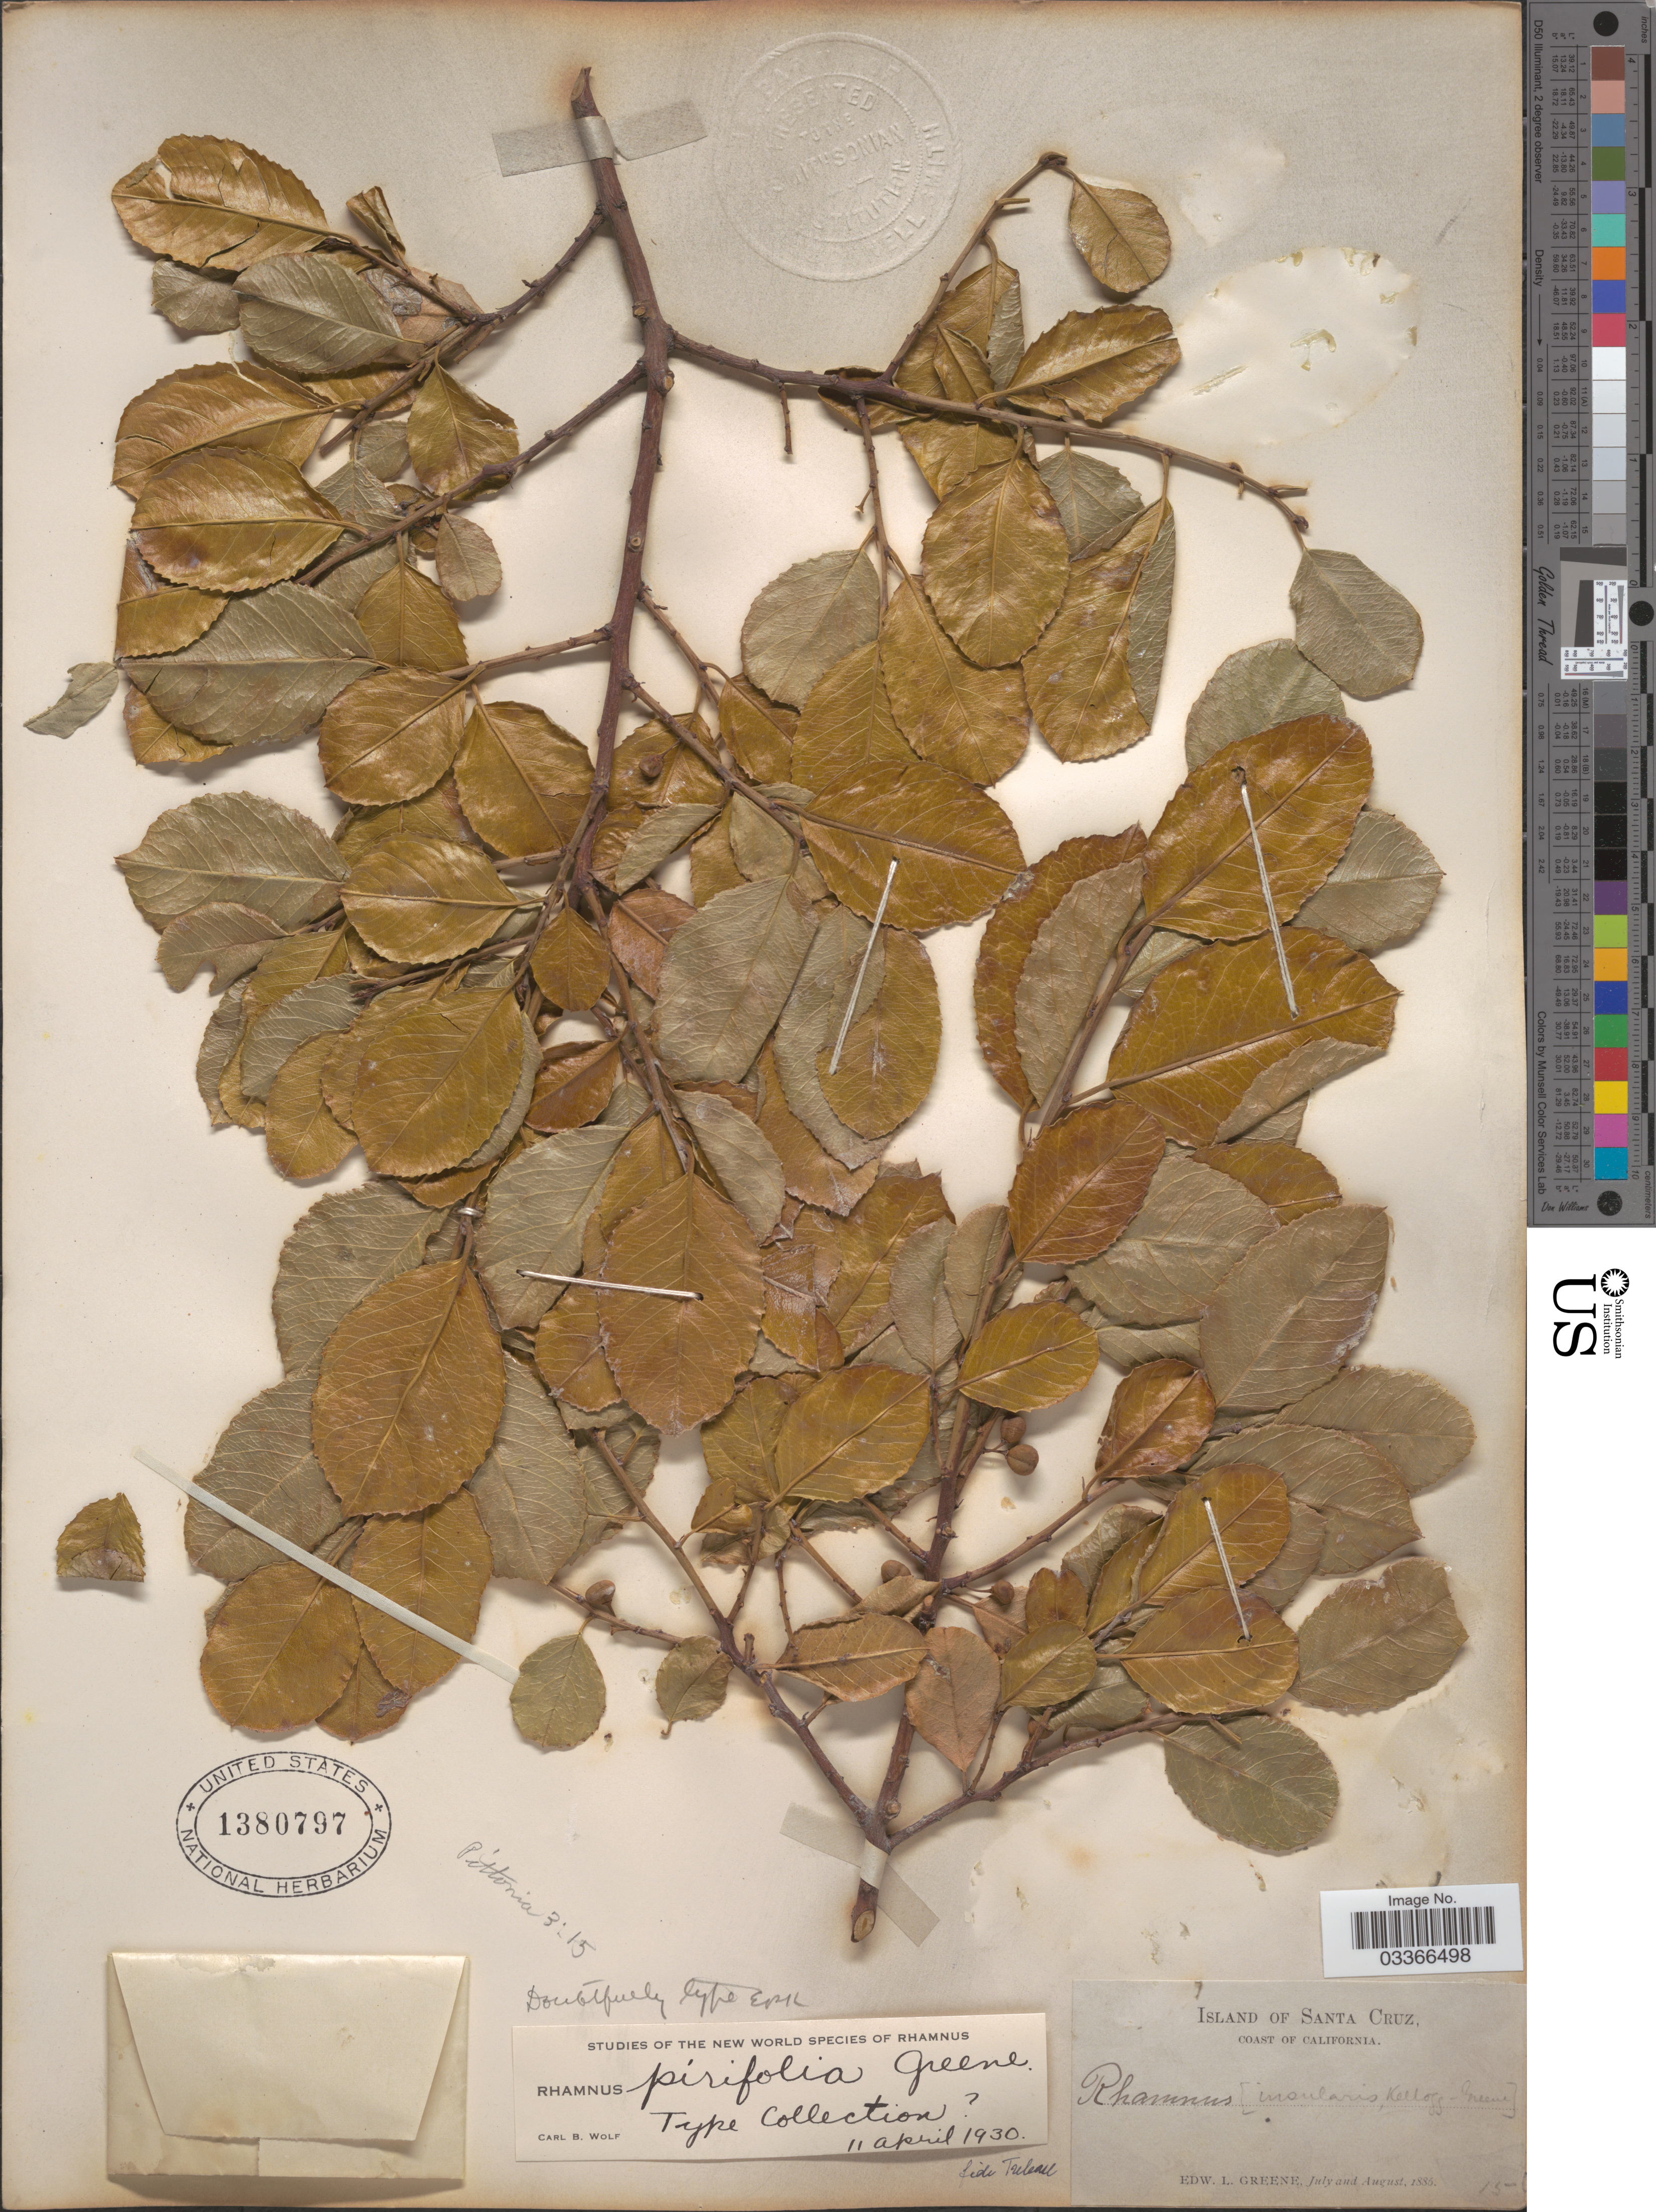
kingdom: Plantae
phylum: Tracheophyta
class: Magnoliopsida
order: Rosales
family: Rhamnaceae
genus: Rhamnus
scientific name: Rhamnus crocea var. pirifolia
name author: (Greene) Little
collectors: E. L. Greene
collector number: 156*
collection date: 1886-07/1886-08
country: United States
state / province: California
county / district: Santa Barbara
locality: Island of Santa Cruz. Coast of California.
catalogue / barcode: US 1380797